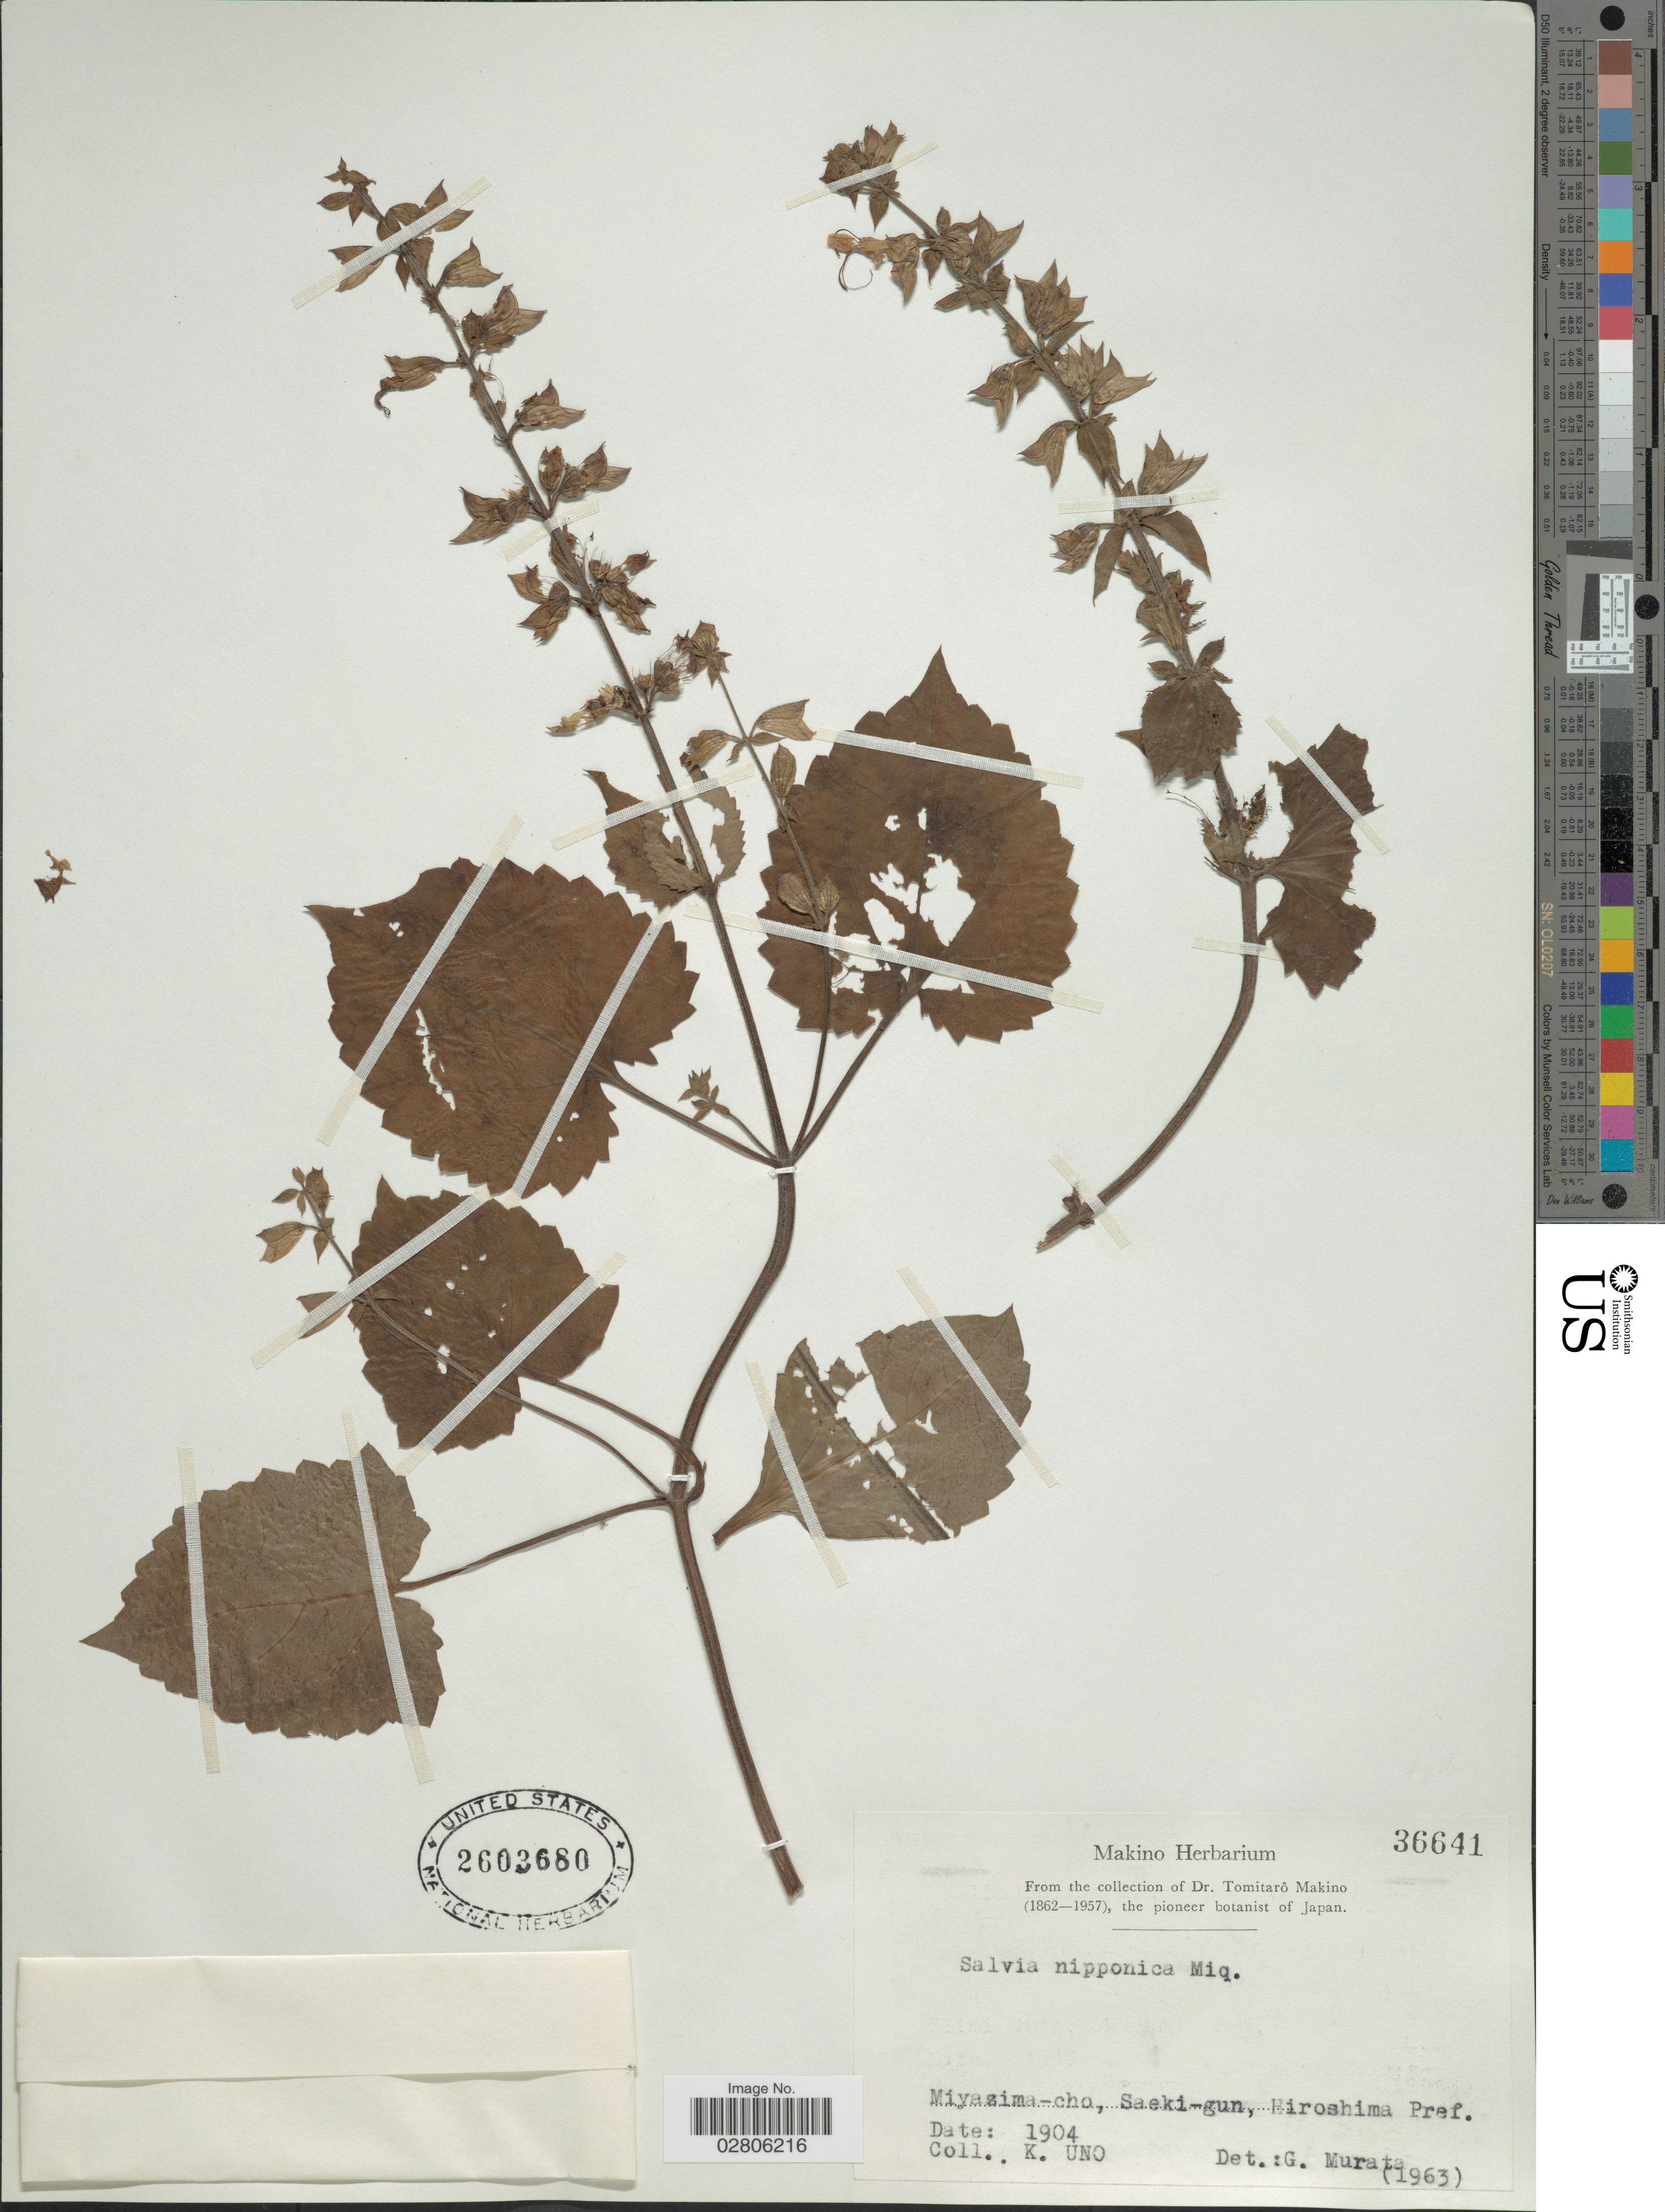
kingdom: Plantae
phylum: Tracheophyta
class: Magnoliopsida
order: Lamiales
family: Lamiaceae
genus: Salvia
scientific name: Salvia nipponica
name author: Miq.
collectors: K. Uno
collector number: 36641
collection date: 1904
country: Japan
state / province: Hirosima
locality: Miyasima-cho, Saeki-gun, Hiroshima Pref.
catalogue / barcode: US 2603680